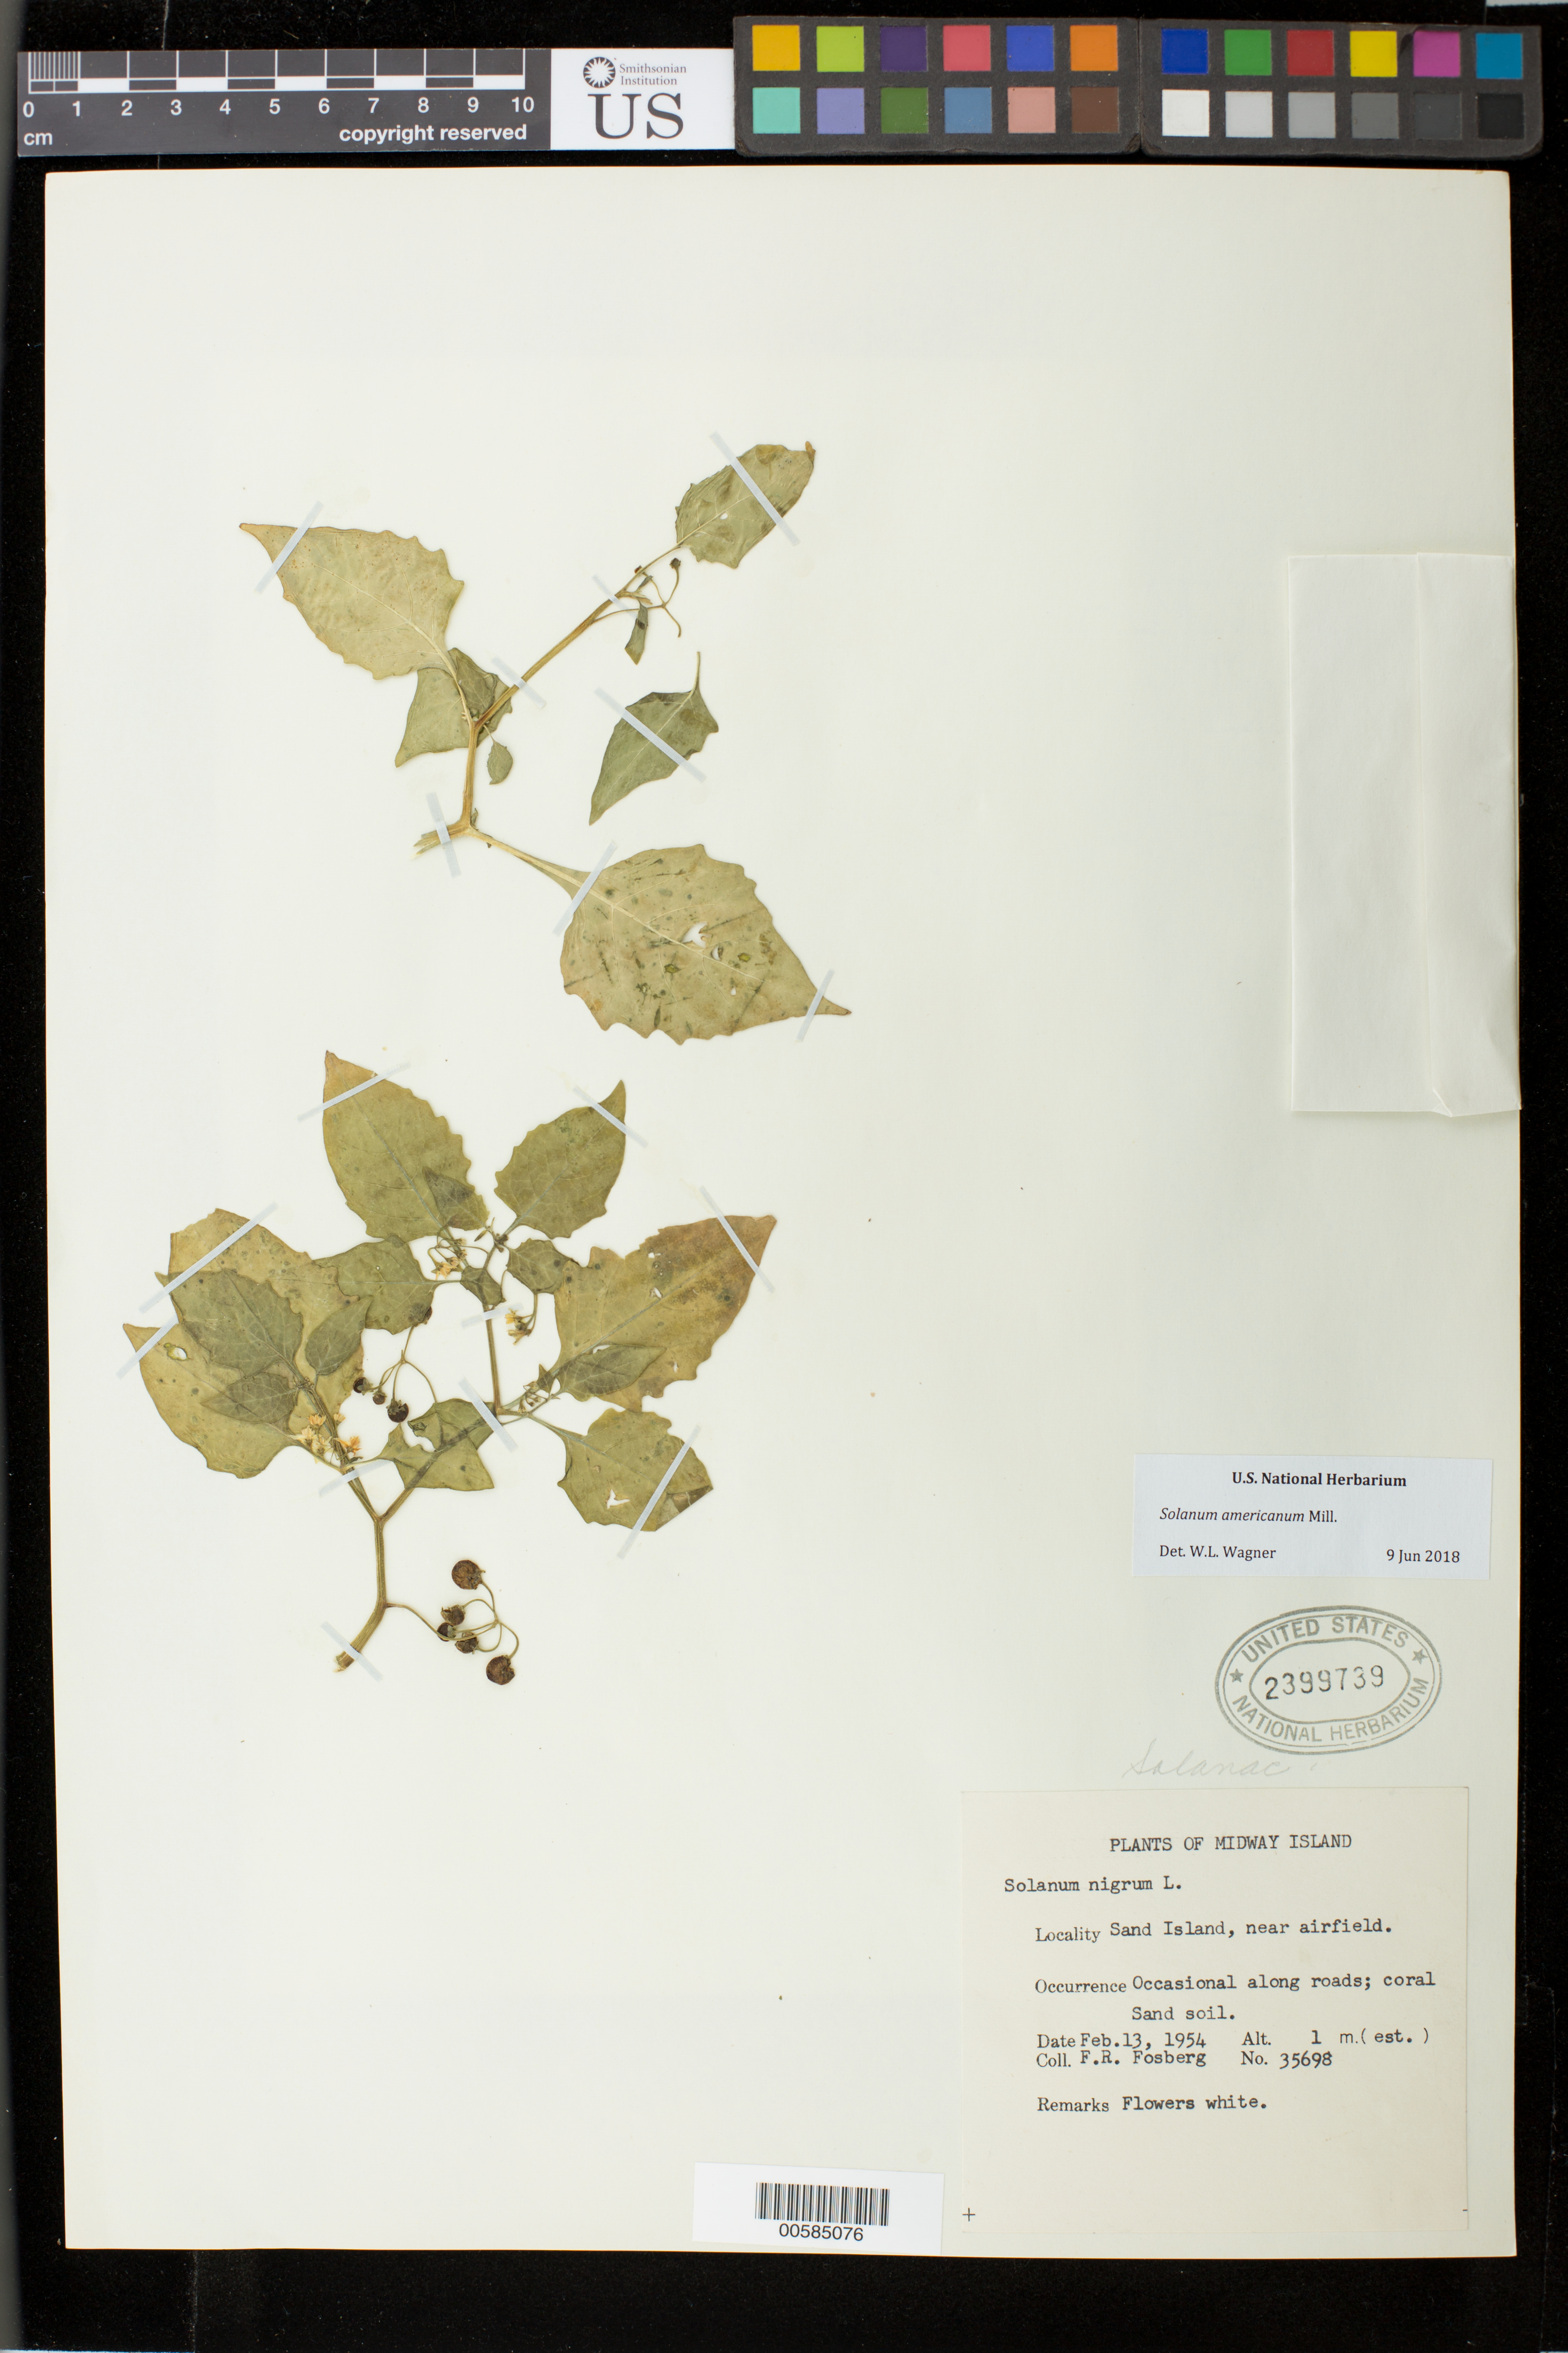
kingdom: Plantae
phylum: Tracheophyta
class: Magnoliopsida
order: Solanales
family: Solanaceae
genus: Solanum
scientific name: Solanum americanum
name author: Mill.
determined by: Wagner, W. L., (BOT), Smithsonian Institution - National Museum of Natural History (UNITED STATES)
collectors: F. R. Fosberg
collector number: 35698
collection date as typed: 13 Feb 1954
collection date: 1954-02-13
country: U.S. Administered Pacific Islands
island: Midway Atoll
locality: Near airfield, Sand Islet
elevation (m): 1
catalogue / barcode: US 2399739